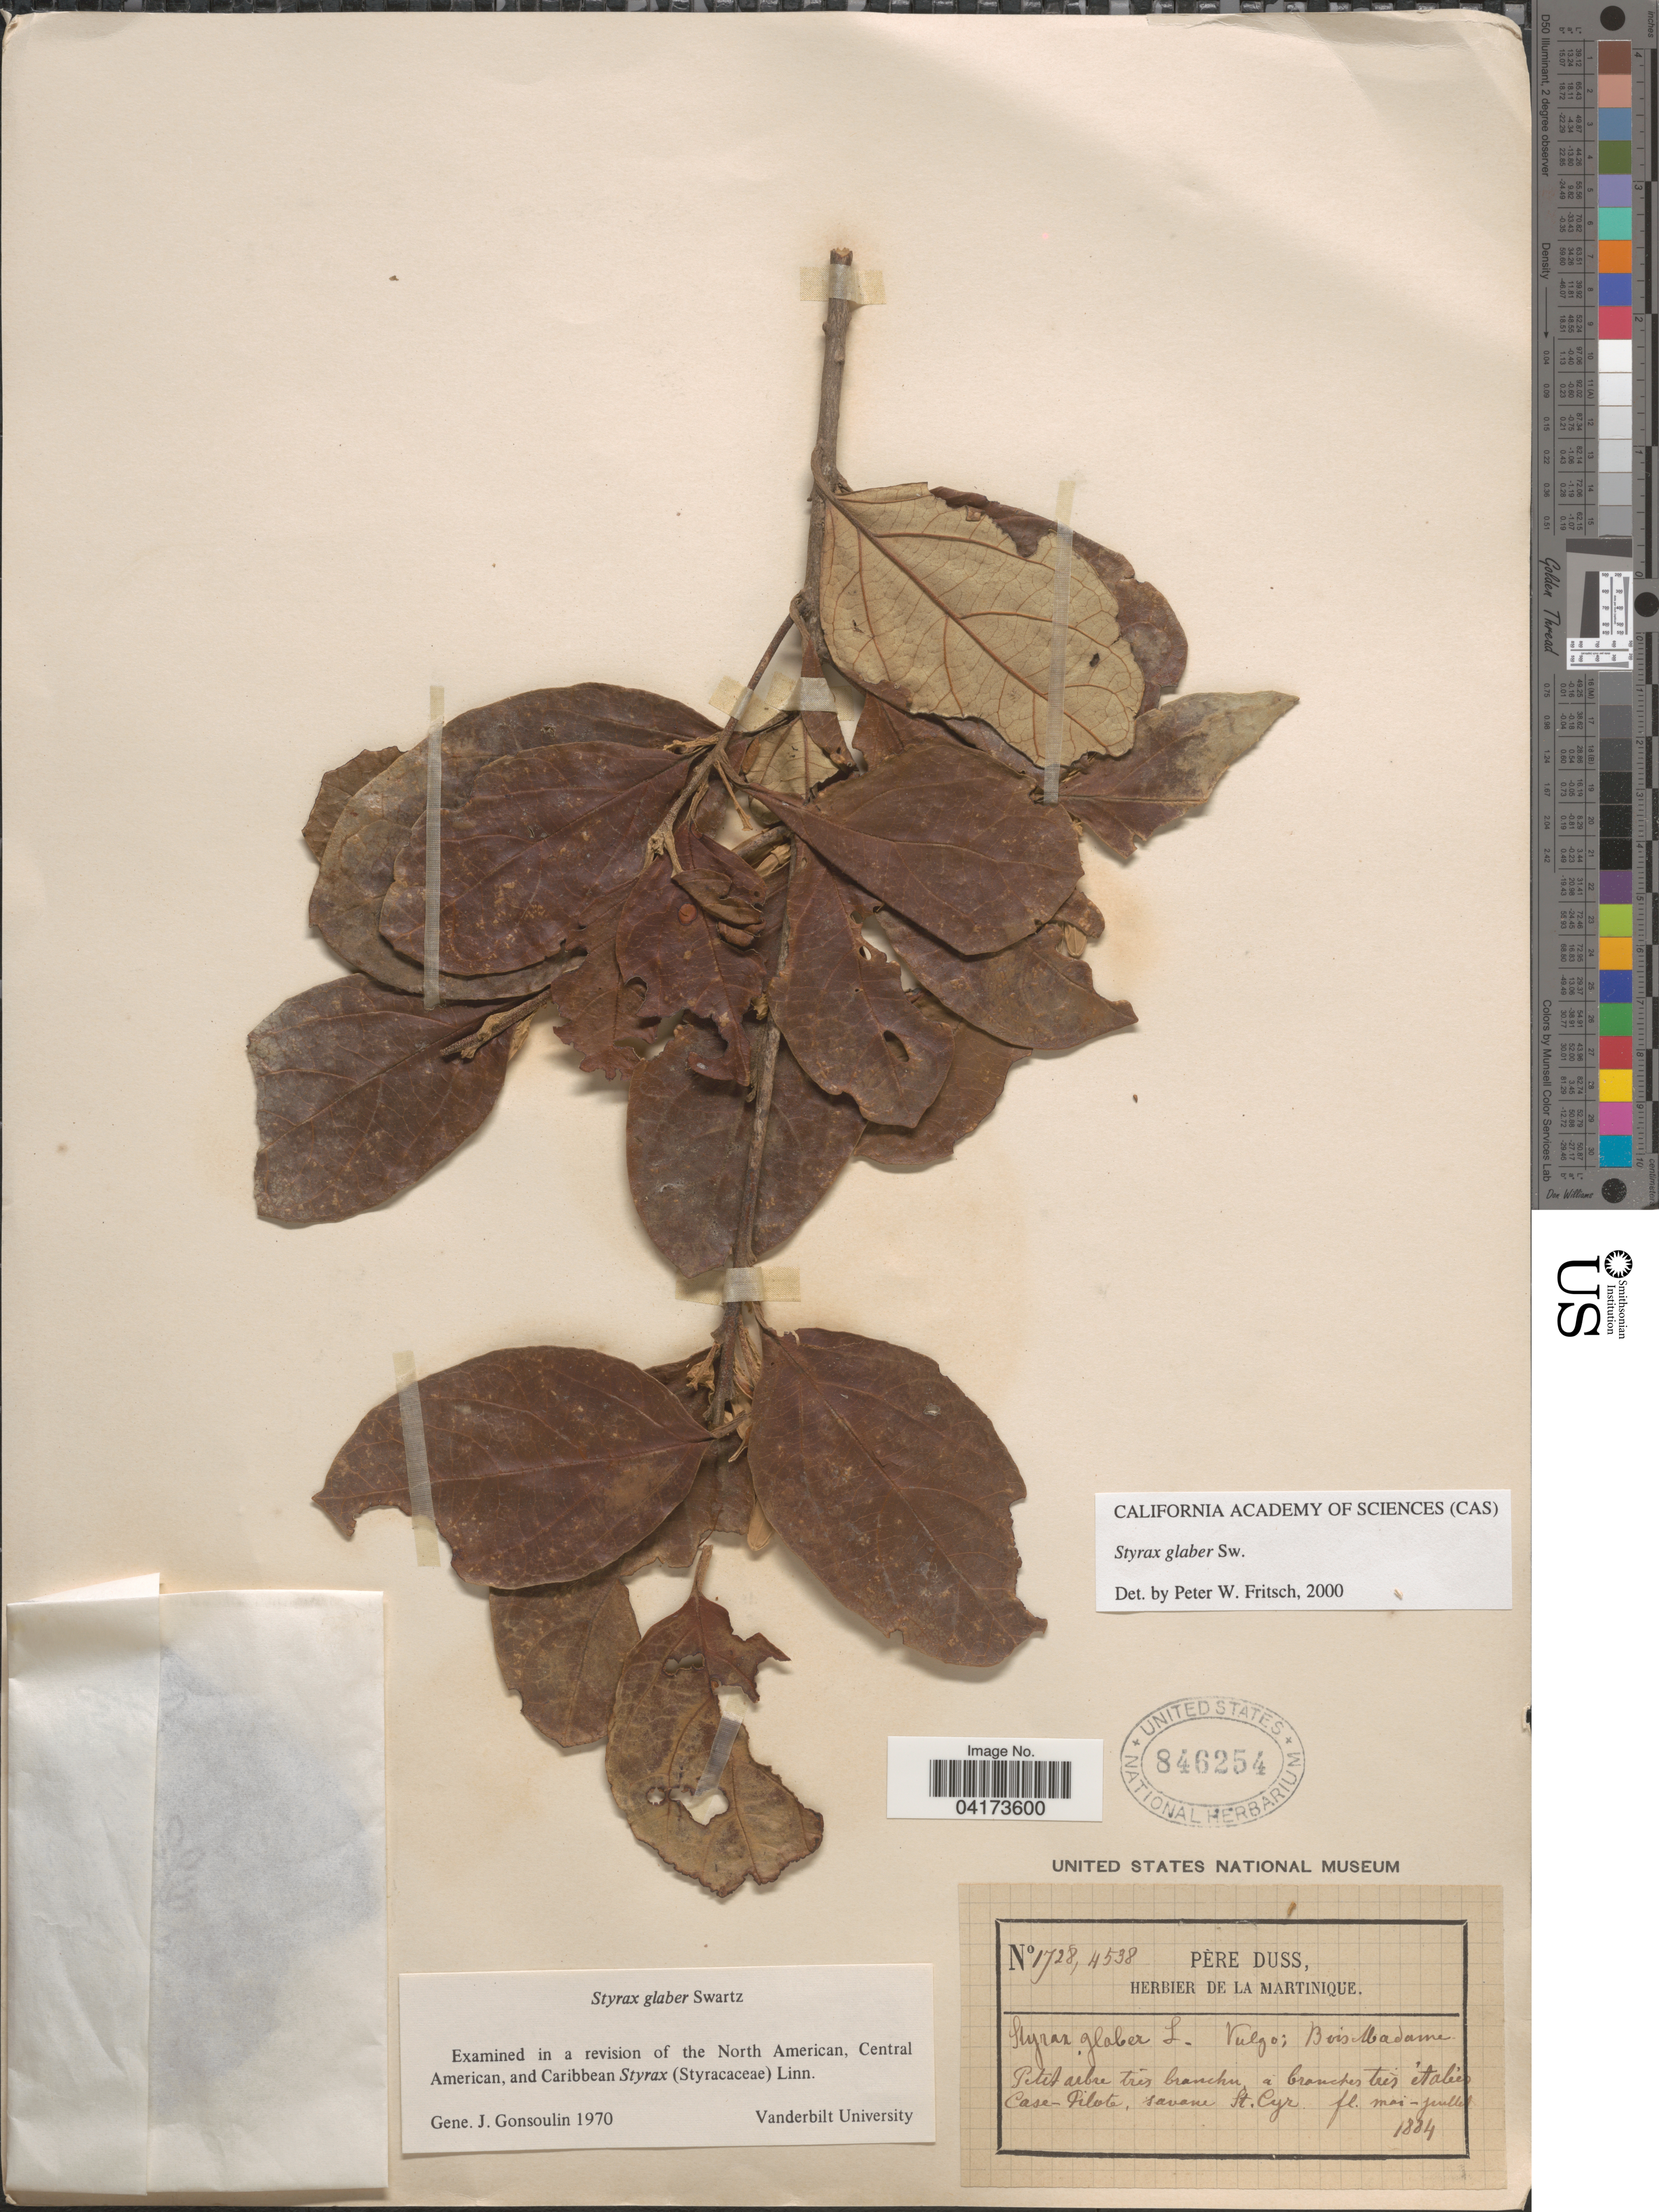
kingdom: Plantae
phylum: Tracheophyta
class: Magnoliopsida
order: Ericales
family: Styracaceae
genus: Styrax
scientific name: Styrax glaber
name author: Sw.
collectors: Père Duss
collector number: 1728/4538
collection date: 1884-05/1884-07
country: Martinique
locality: Petit arbre trés branches a branches tres étalées Case-Pilote, savane St. Cyr.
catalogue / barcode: US 846254